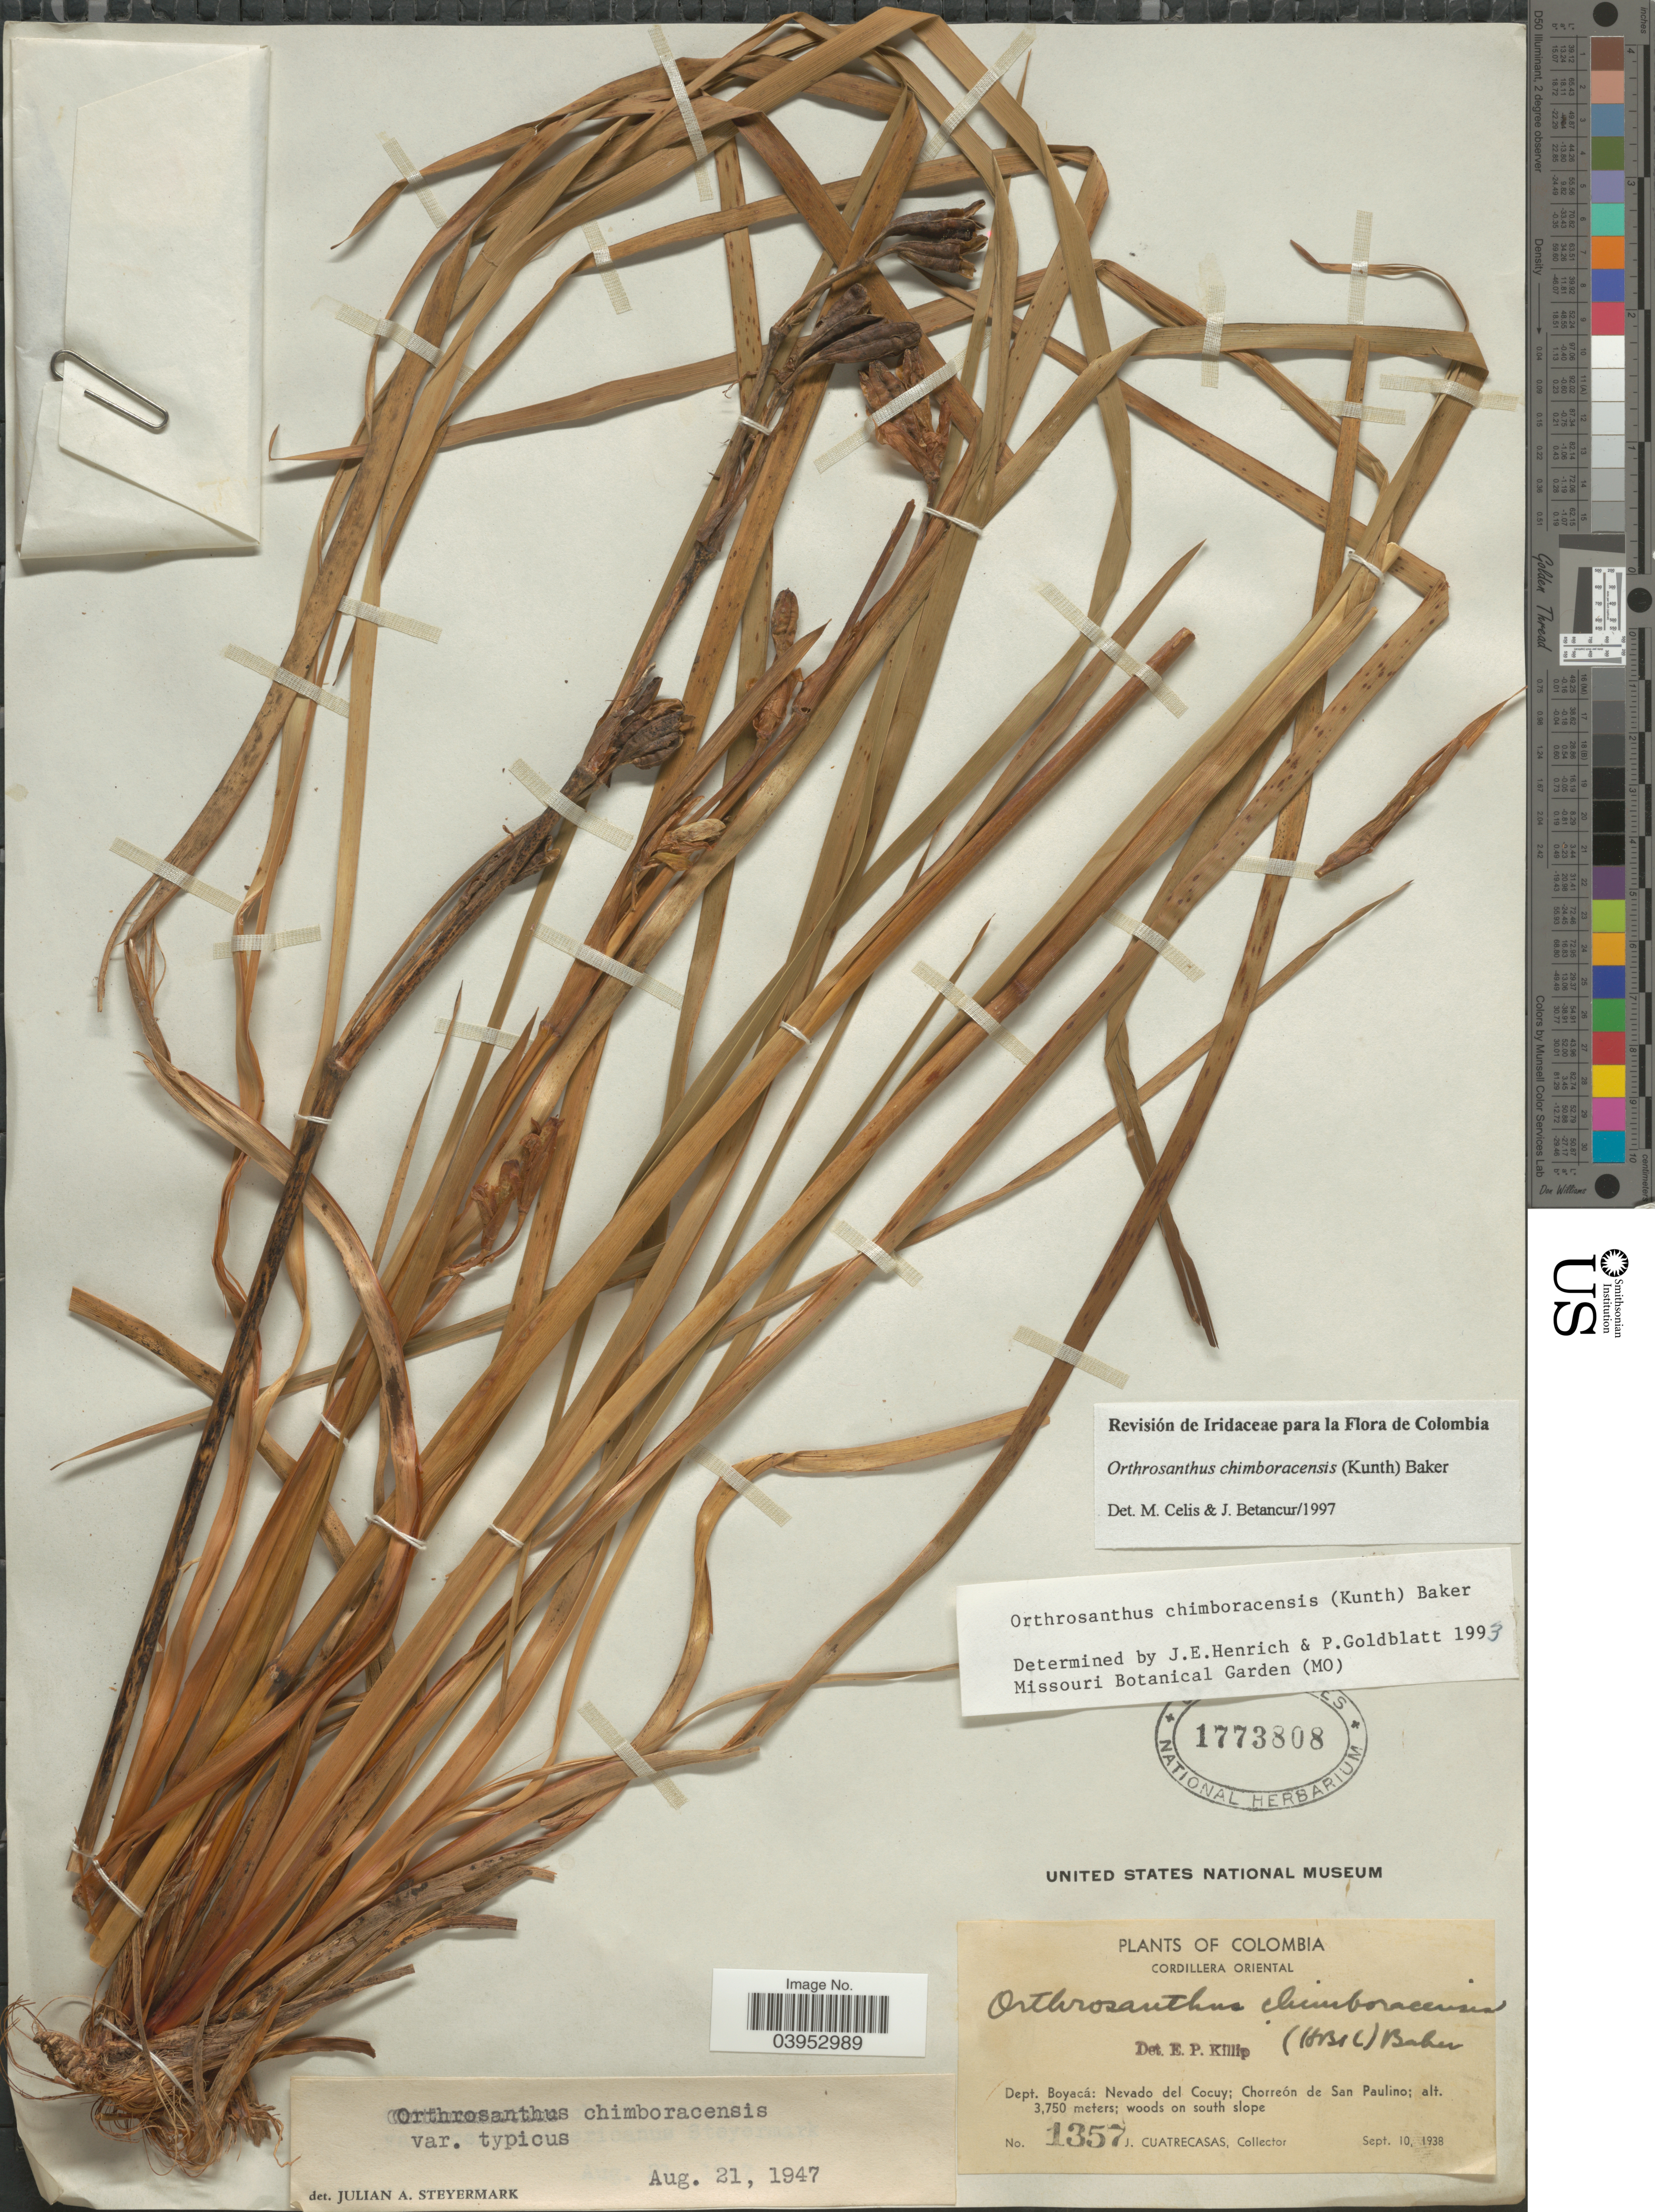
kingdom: Plantae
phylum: Tracheophyta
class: Liliopsida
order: Asparagales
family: Iridaceae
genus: Orthrosanthus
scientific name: Orthrosanthus chimboracensis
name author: (Kunth) Baker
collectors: J. Cuatrecasas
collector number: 1357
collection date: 1938-09-10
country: Colombia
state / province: Boyacá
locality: Cordillera Oriental. Dept. Boyacá: Nevado del Cocuy; Chorreón de San Paulino; woods on south slope.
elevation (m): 3750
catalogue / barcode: US 1773808